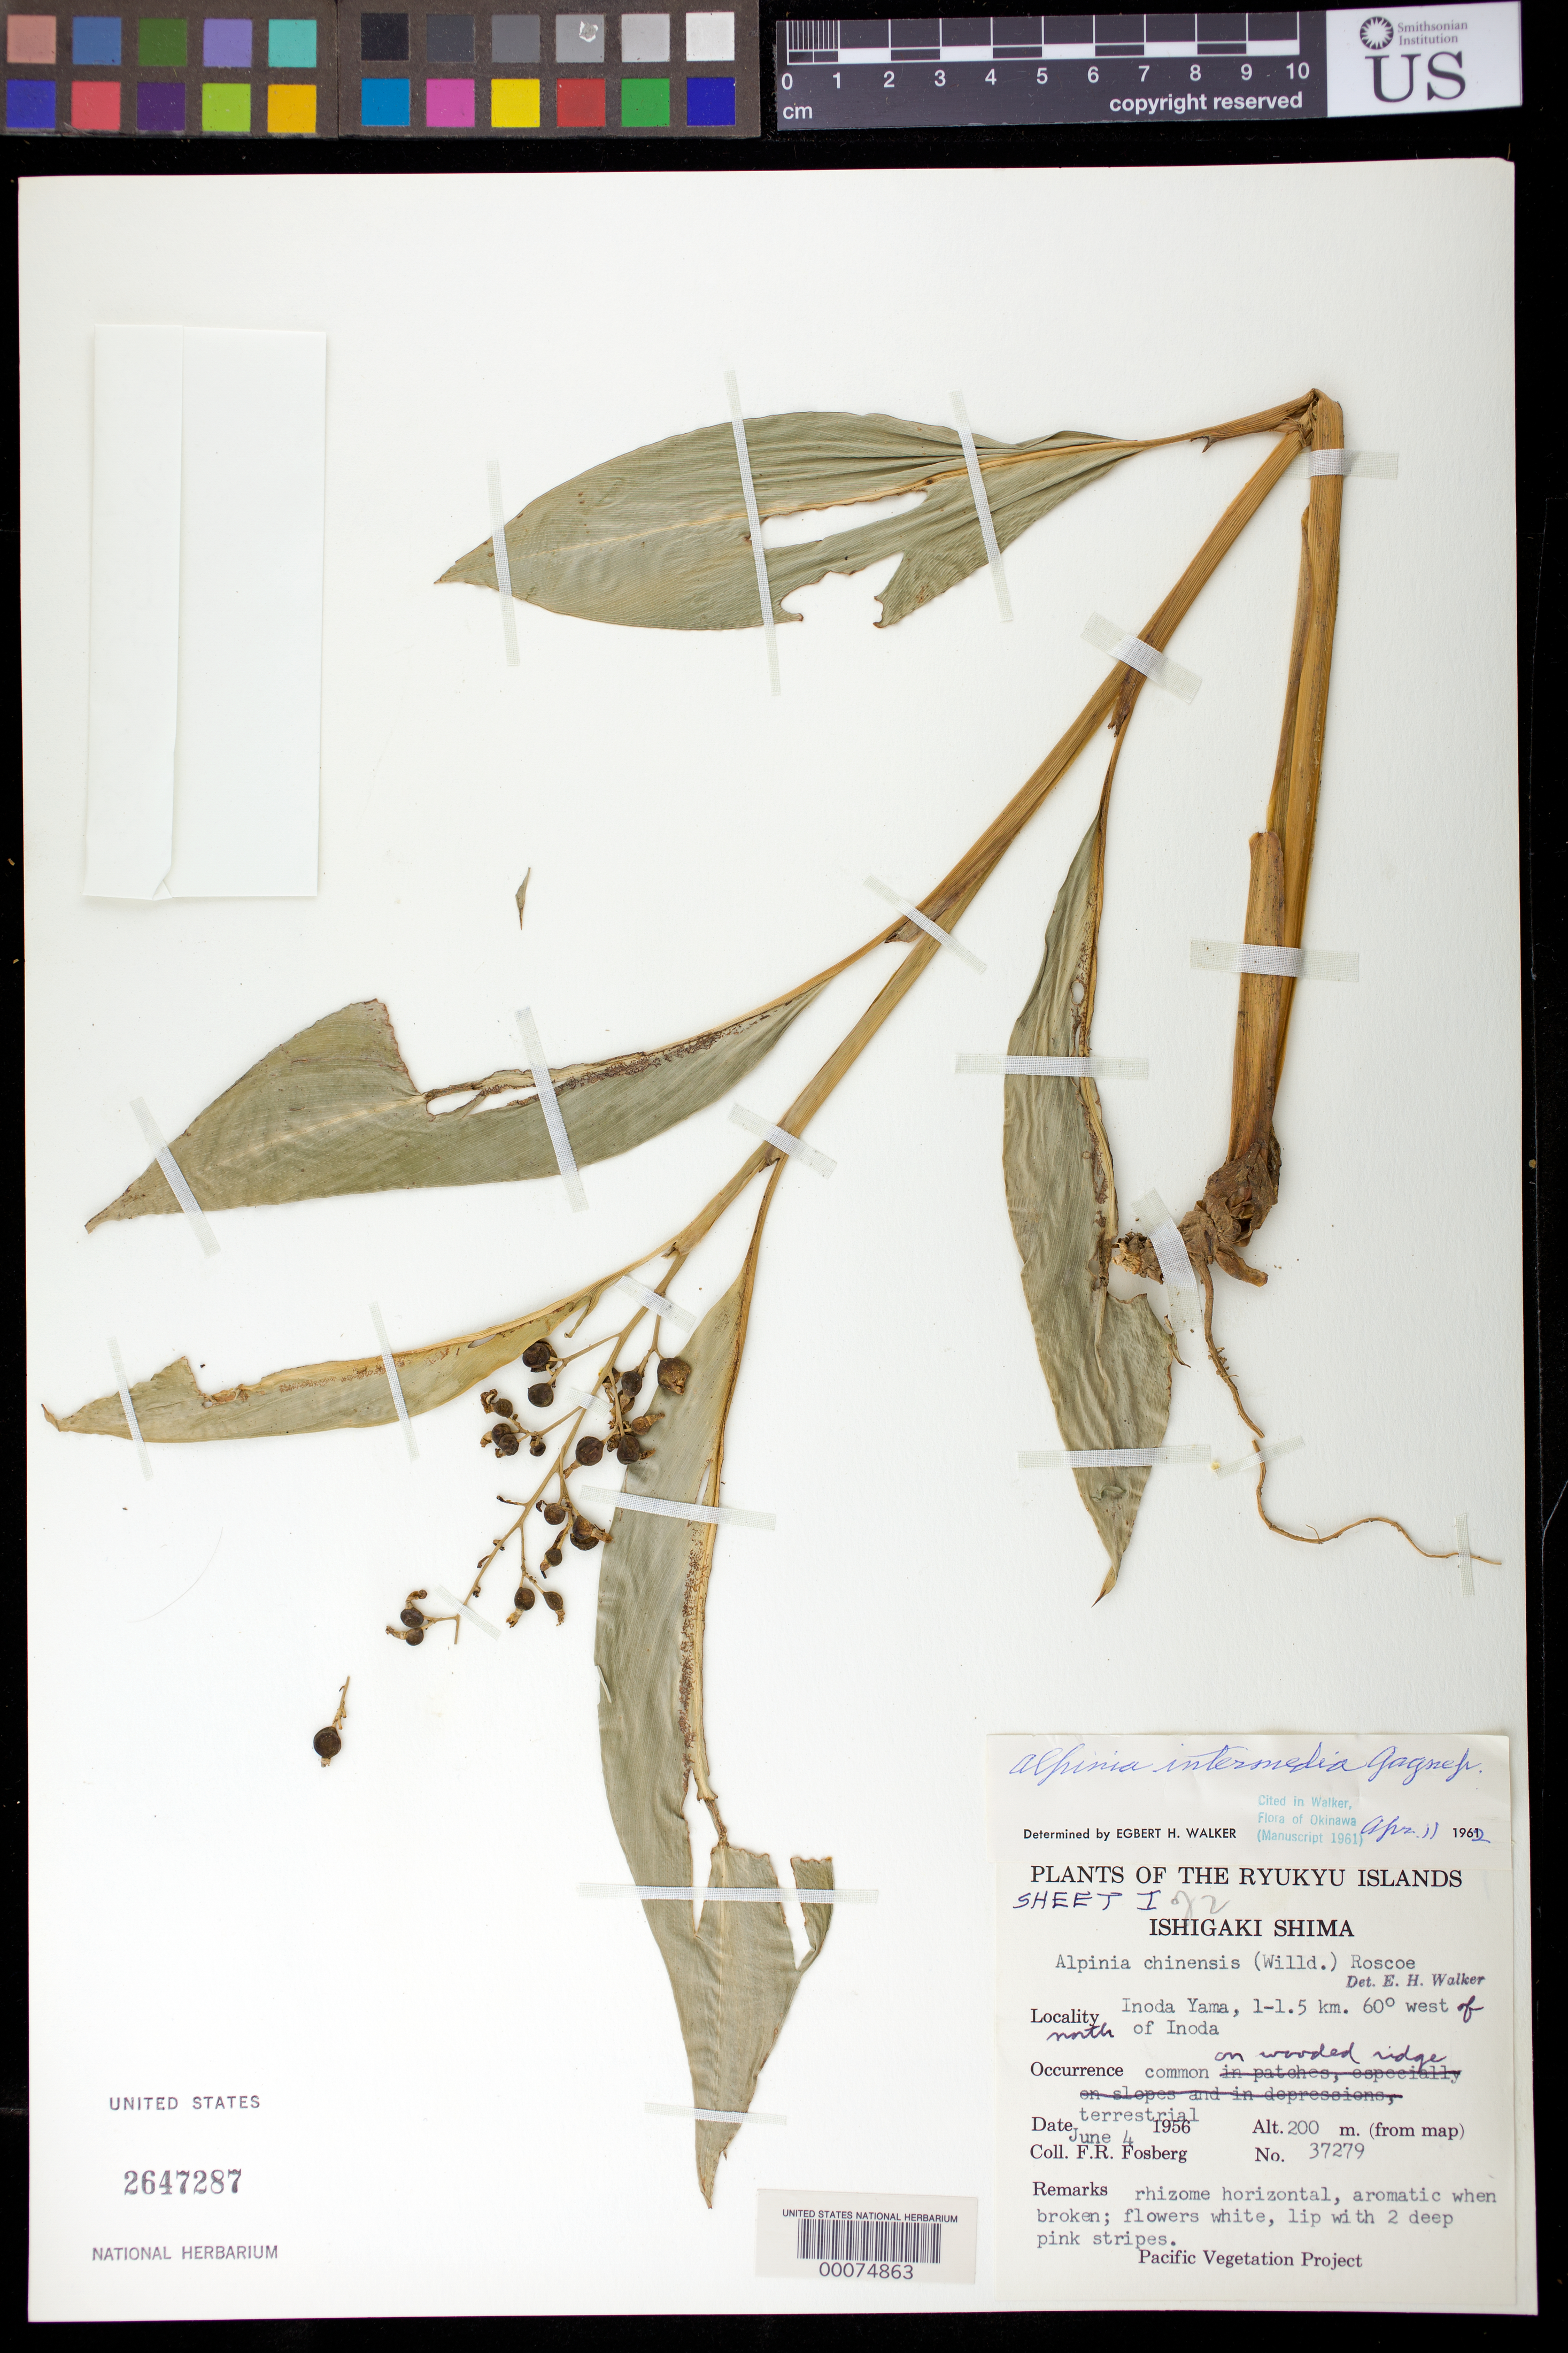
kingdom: Plantae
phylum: Tracheophyta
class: Liliopsida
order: Zingiberales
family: Zingiberaceae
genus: Alpinia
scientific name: Alpinia intermedia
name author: Gagnep.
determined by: Walker, E. H.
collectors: F. R. Fosberg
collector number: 37279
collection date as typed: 04 Jun 1956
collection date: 1956-06-04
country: Japan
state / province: Okinawa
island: Ishigaki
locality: Ishigaki shima, inoda yama, 1-1.5 km 60 deg. w of n of inoda [Sakishima Is.]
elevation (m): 200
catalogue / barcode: US 2647287